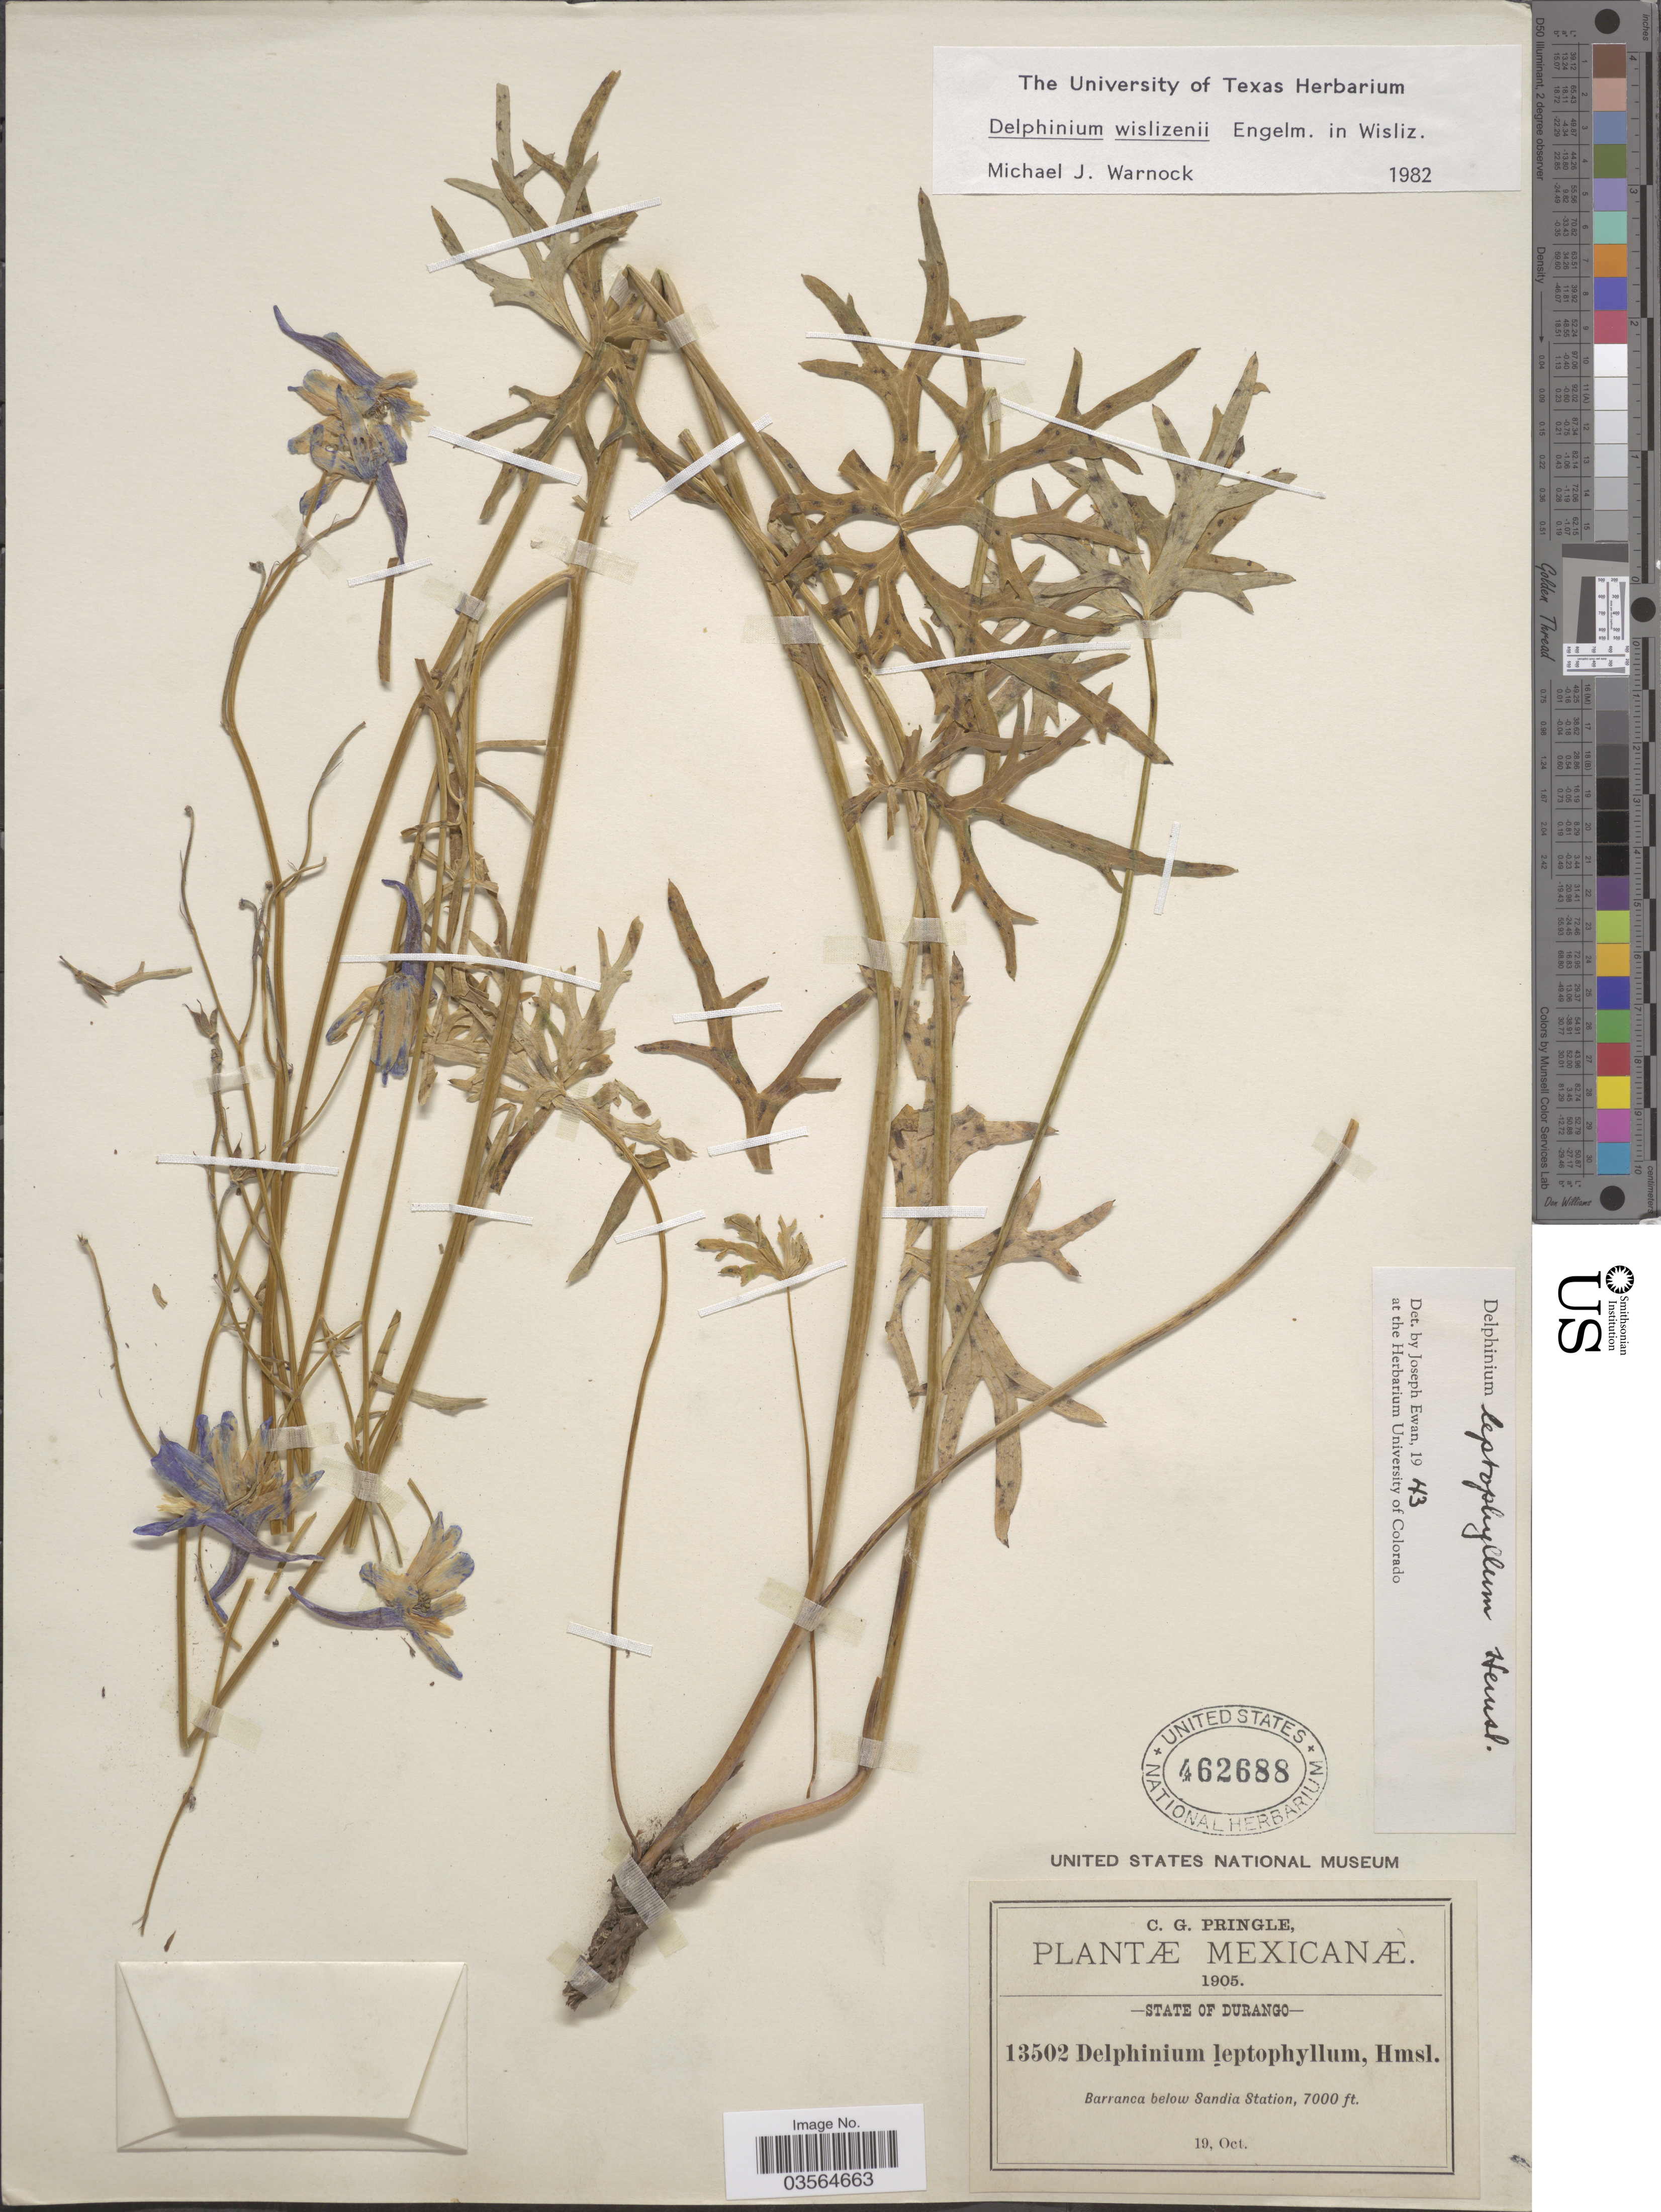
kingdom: Plantae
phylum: Tracheophyta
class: Magnoliopsida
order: Ranunculales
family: Ranunculaceae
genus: Delphinium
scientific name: Delphinium wislizeni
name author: Engelm.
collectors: C. G. Pringle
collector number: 13502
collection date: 1905-10-19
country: Mexico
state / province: Durango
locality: Barranca below Sandia Station.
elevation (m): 2134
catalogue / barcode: US 462688